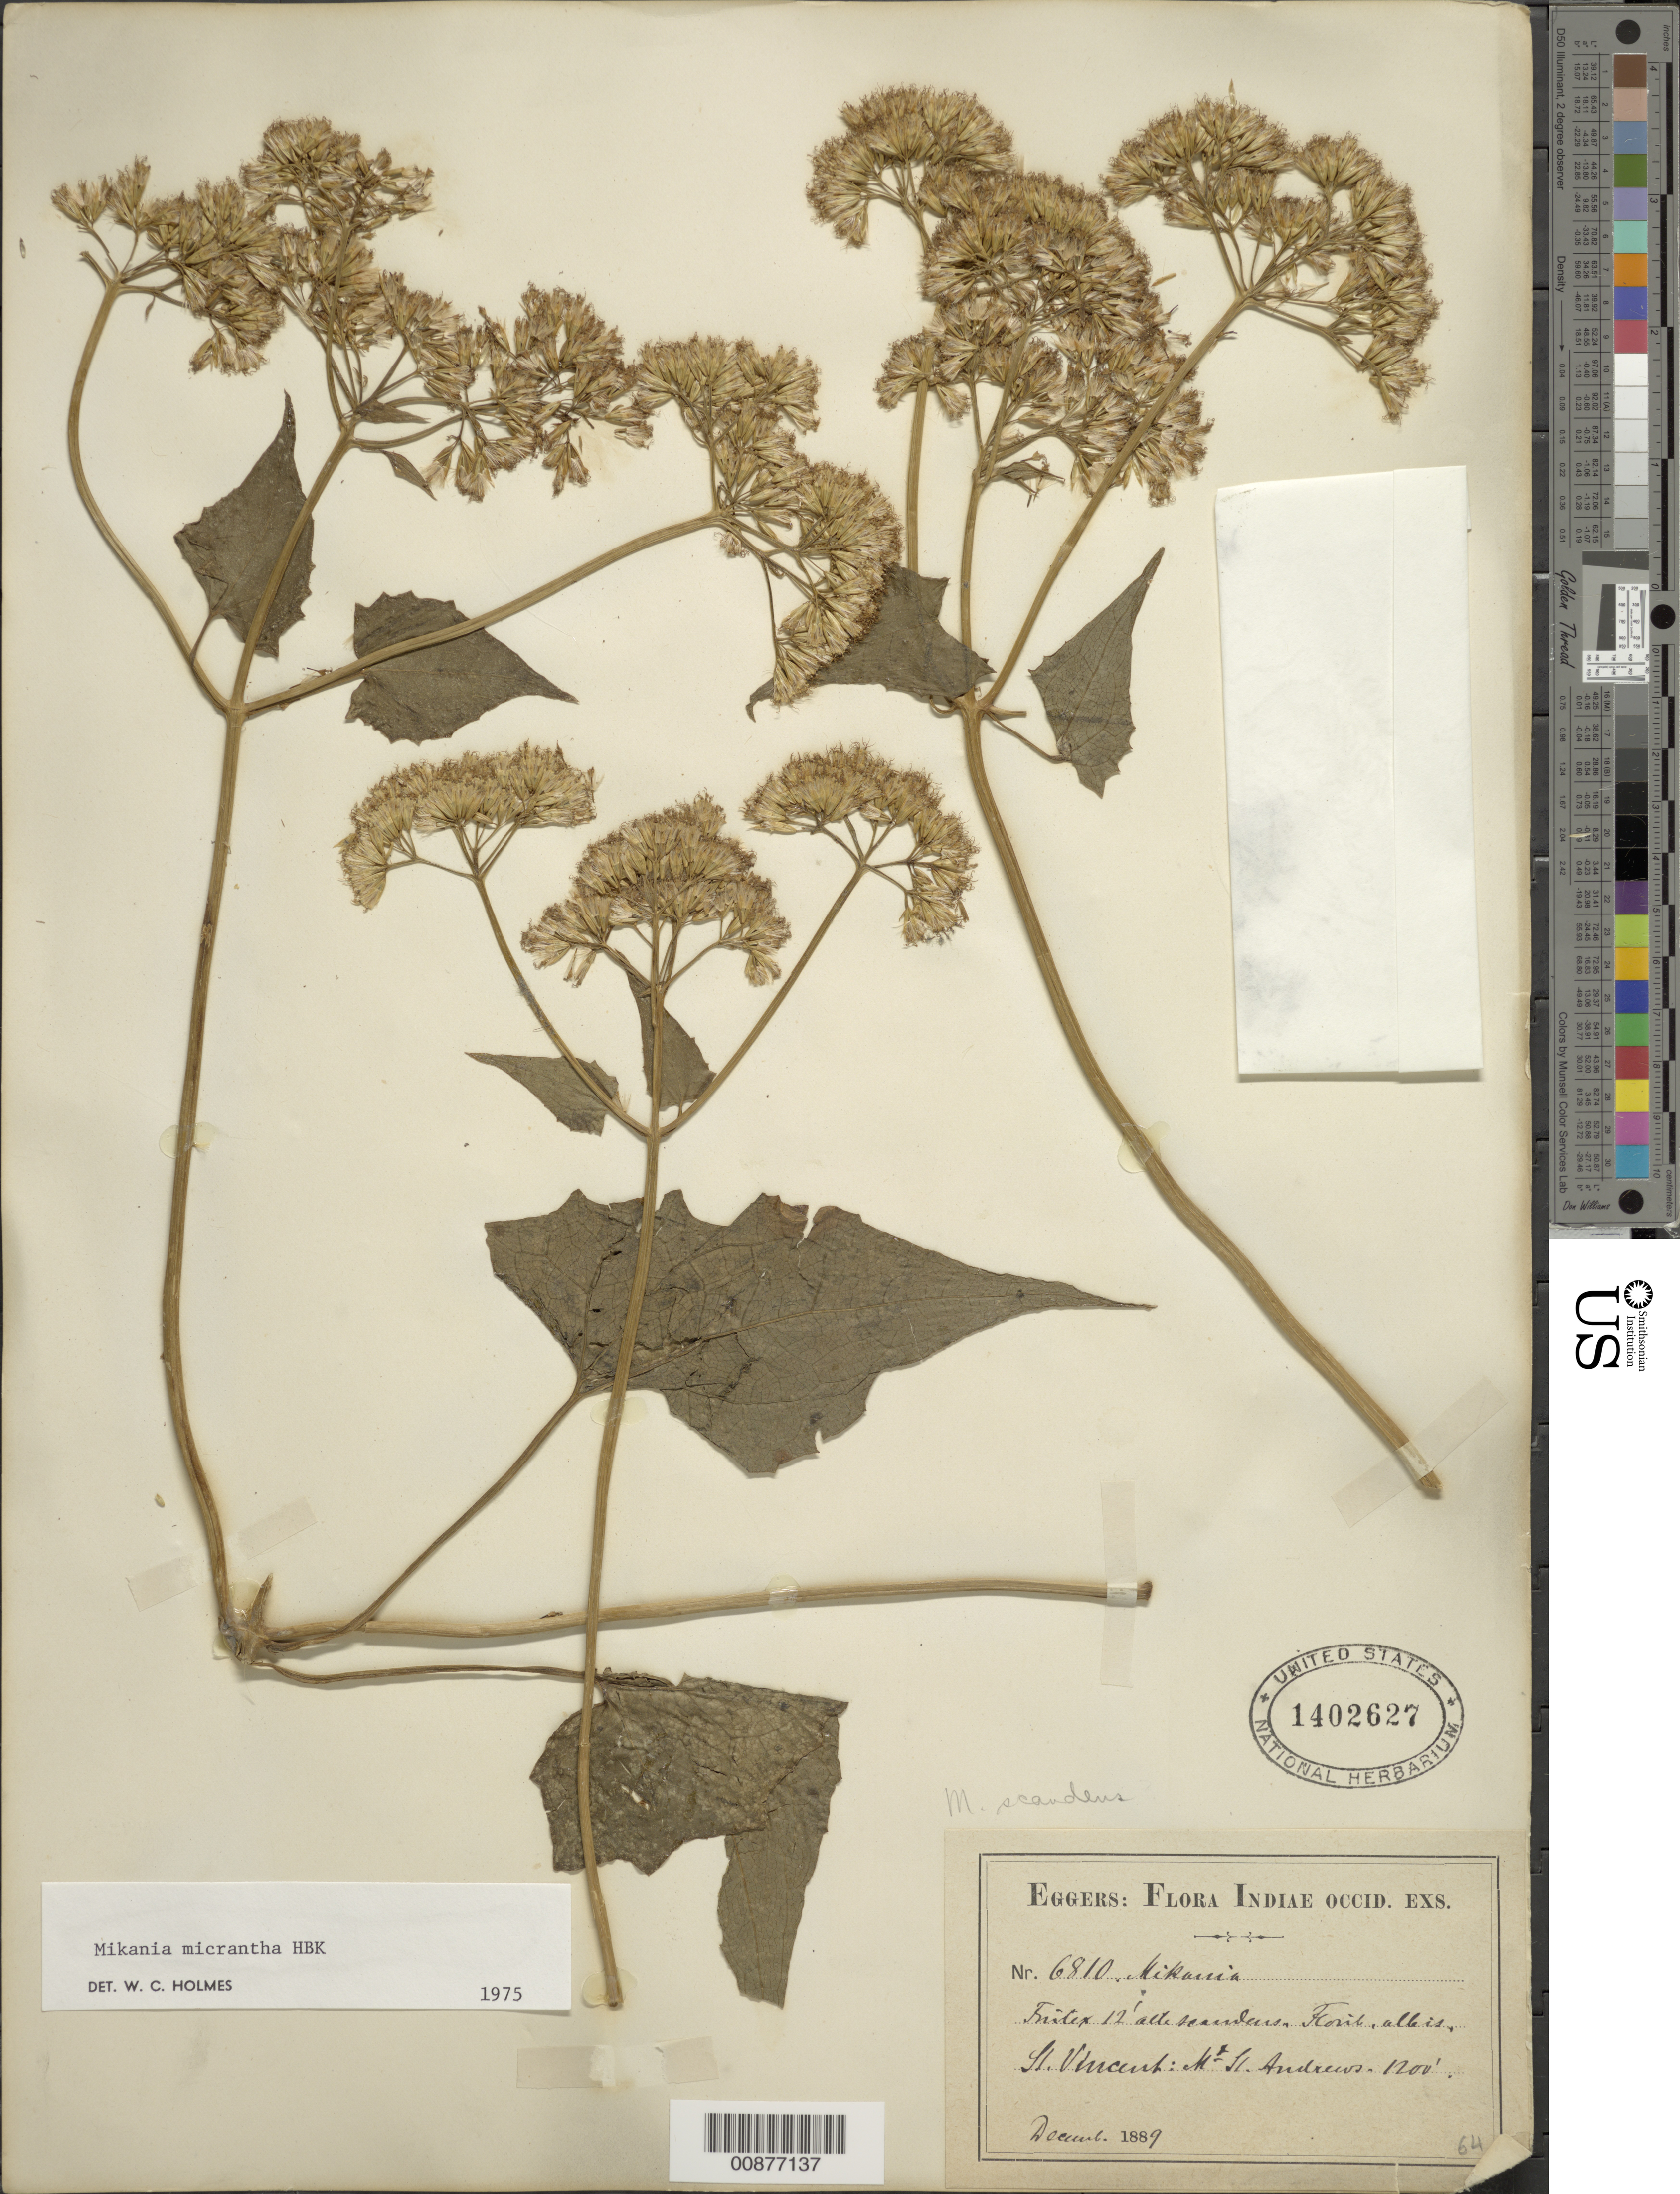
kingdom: Plantae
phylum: Tracheophyta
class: Magnoliopsida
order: Asterales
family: Asteraceae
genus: Mikania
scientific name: Mikania micrantha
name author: Kunth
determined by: Holmes, Walter C., (BAYLU), Baylor University (UNITED STATES)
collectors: H. F. A. von Eggers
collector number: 6810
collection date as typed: Dec 1889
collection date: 1889-12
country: St. Vincent - Grenadines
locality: Mt. St. Andrews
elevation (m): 366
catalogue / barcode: US 1402627